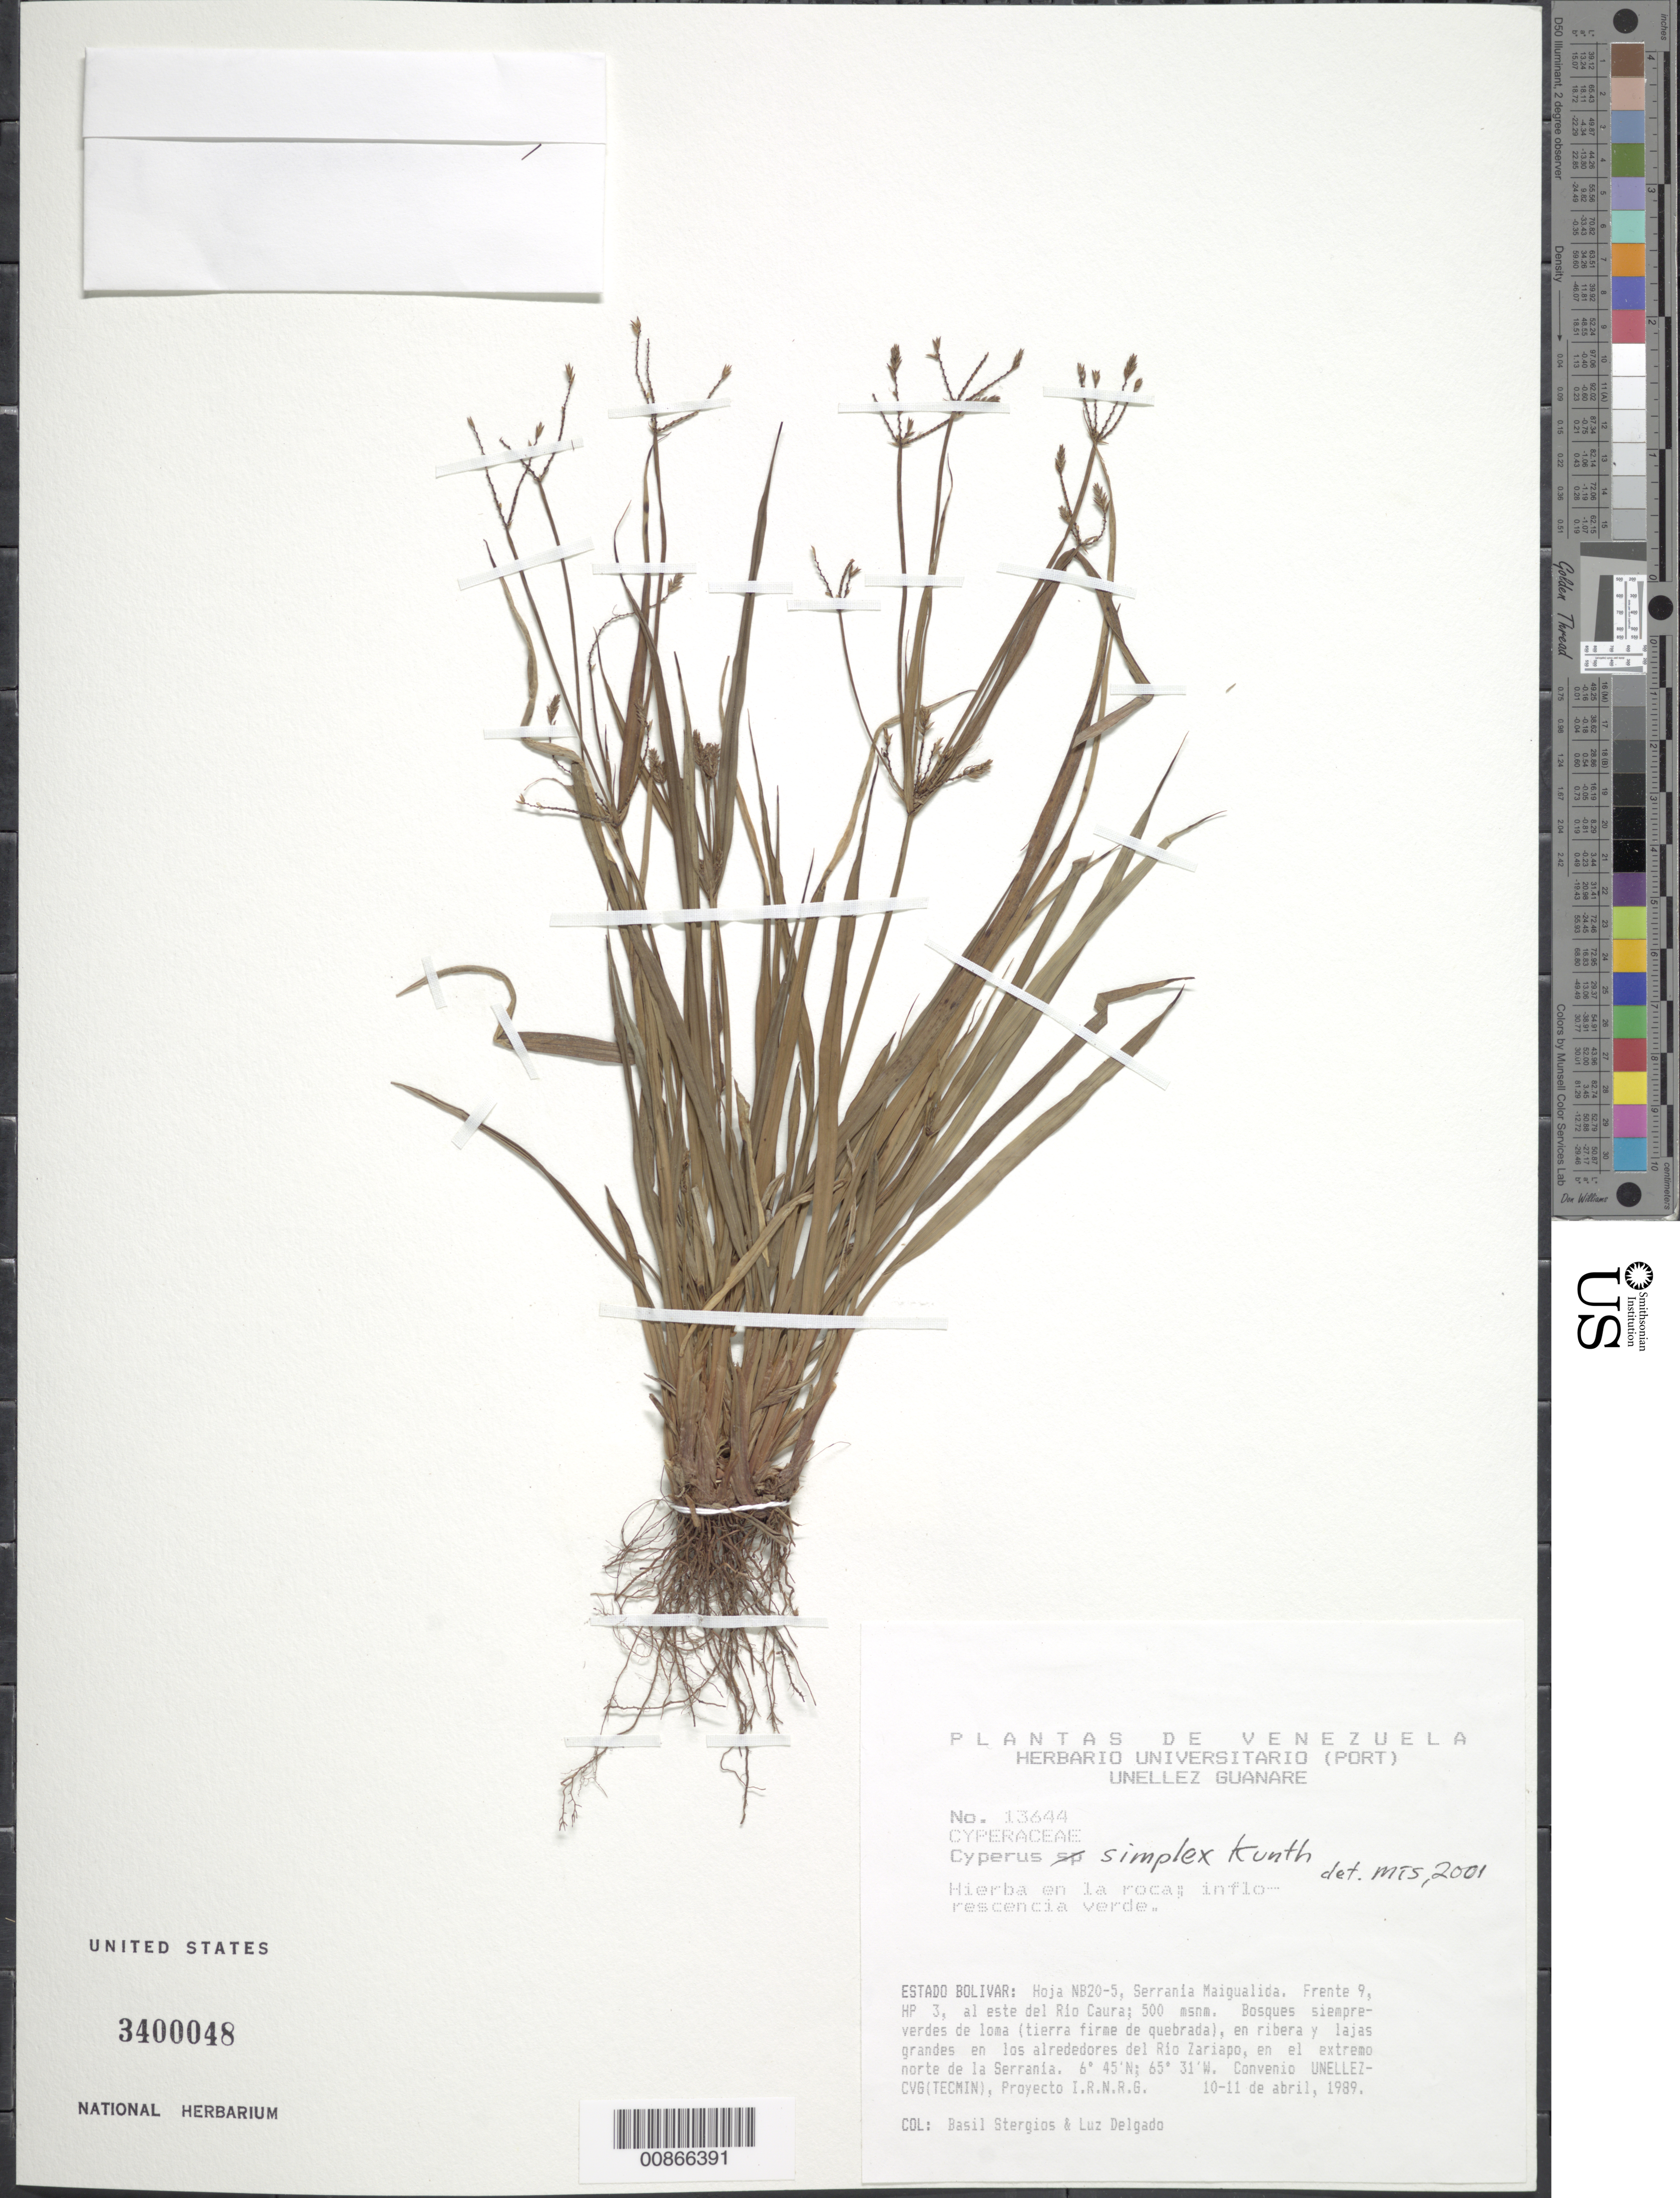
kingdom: Plantae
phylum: Tracheophyta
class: Liliopsida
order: Poales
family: Cyperaceae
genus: Cyperus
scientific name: Cyperus simplex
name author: Kunth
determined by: Strong, M. T., (US), Smithsonian Institution - National Museum of Natural History (UNITED STATES)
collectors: B. G. Stergios & L. Delgado V.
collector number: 13644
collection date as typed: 10-Apr-89 to 11-Apr-89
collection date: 1989-04-10/1989-04-11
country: Venezuela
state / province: Bolívar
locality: Serrania Maigualida, E del río Caura, alrededores del río Zariapo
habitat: Bosques siempre-verdes de loma (tierra firme de quebrada), en ribera y lajas grandes en los alrededores del río; en la roca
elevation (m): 500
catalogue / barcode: US 3400048